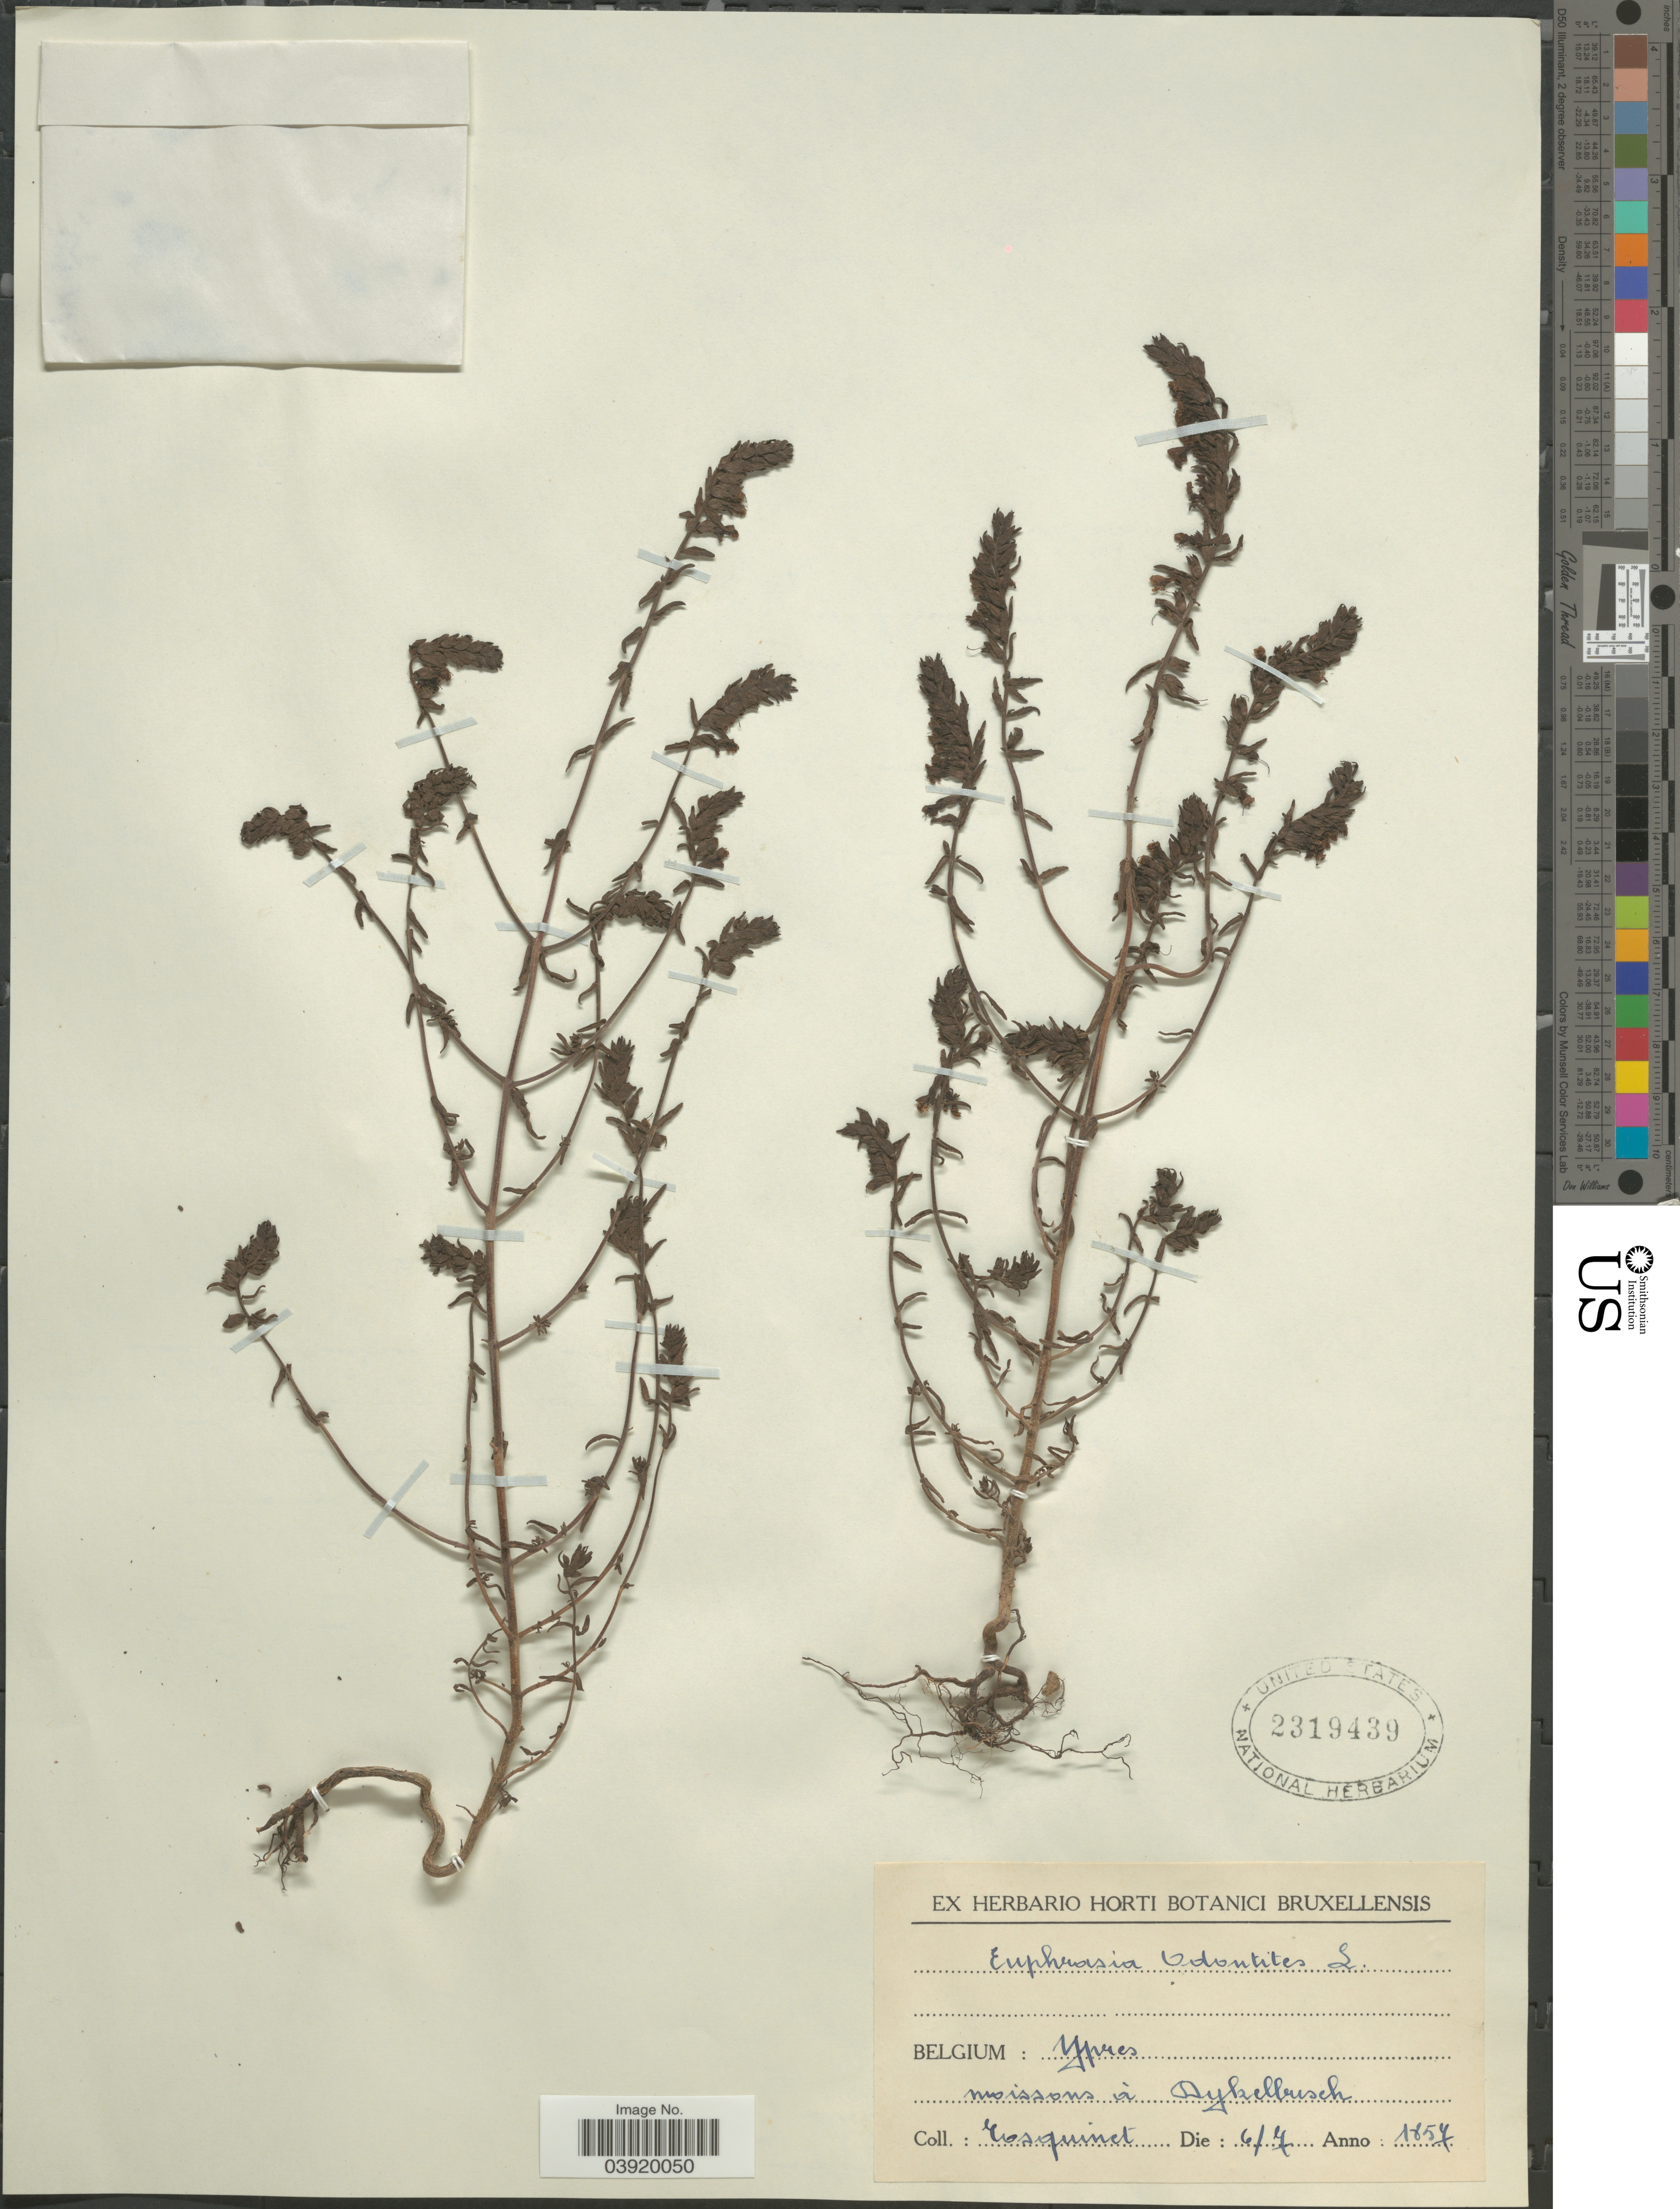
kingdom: Plantae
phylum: Tracheophyta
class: Magnoliopsida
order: Lamiales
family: Orobanchaceae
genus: Odontites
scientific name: Odontites vulgaris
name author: Moench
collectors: Cosquinet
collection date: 1857-07-06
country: Belgium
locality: Ypres moissons à Dykelbusch.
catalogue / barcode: US 2319439